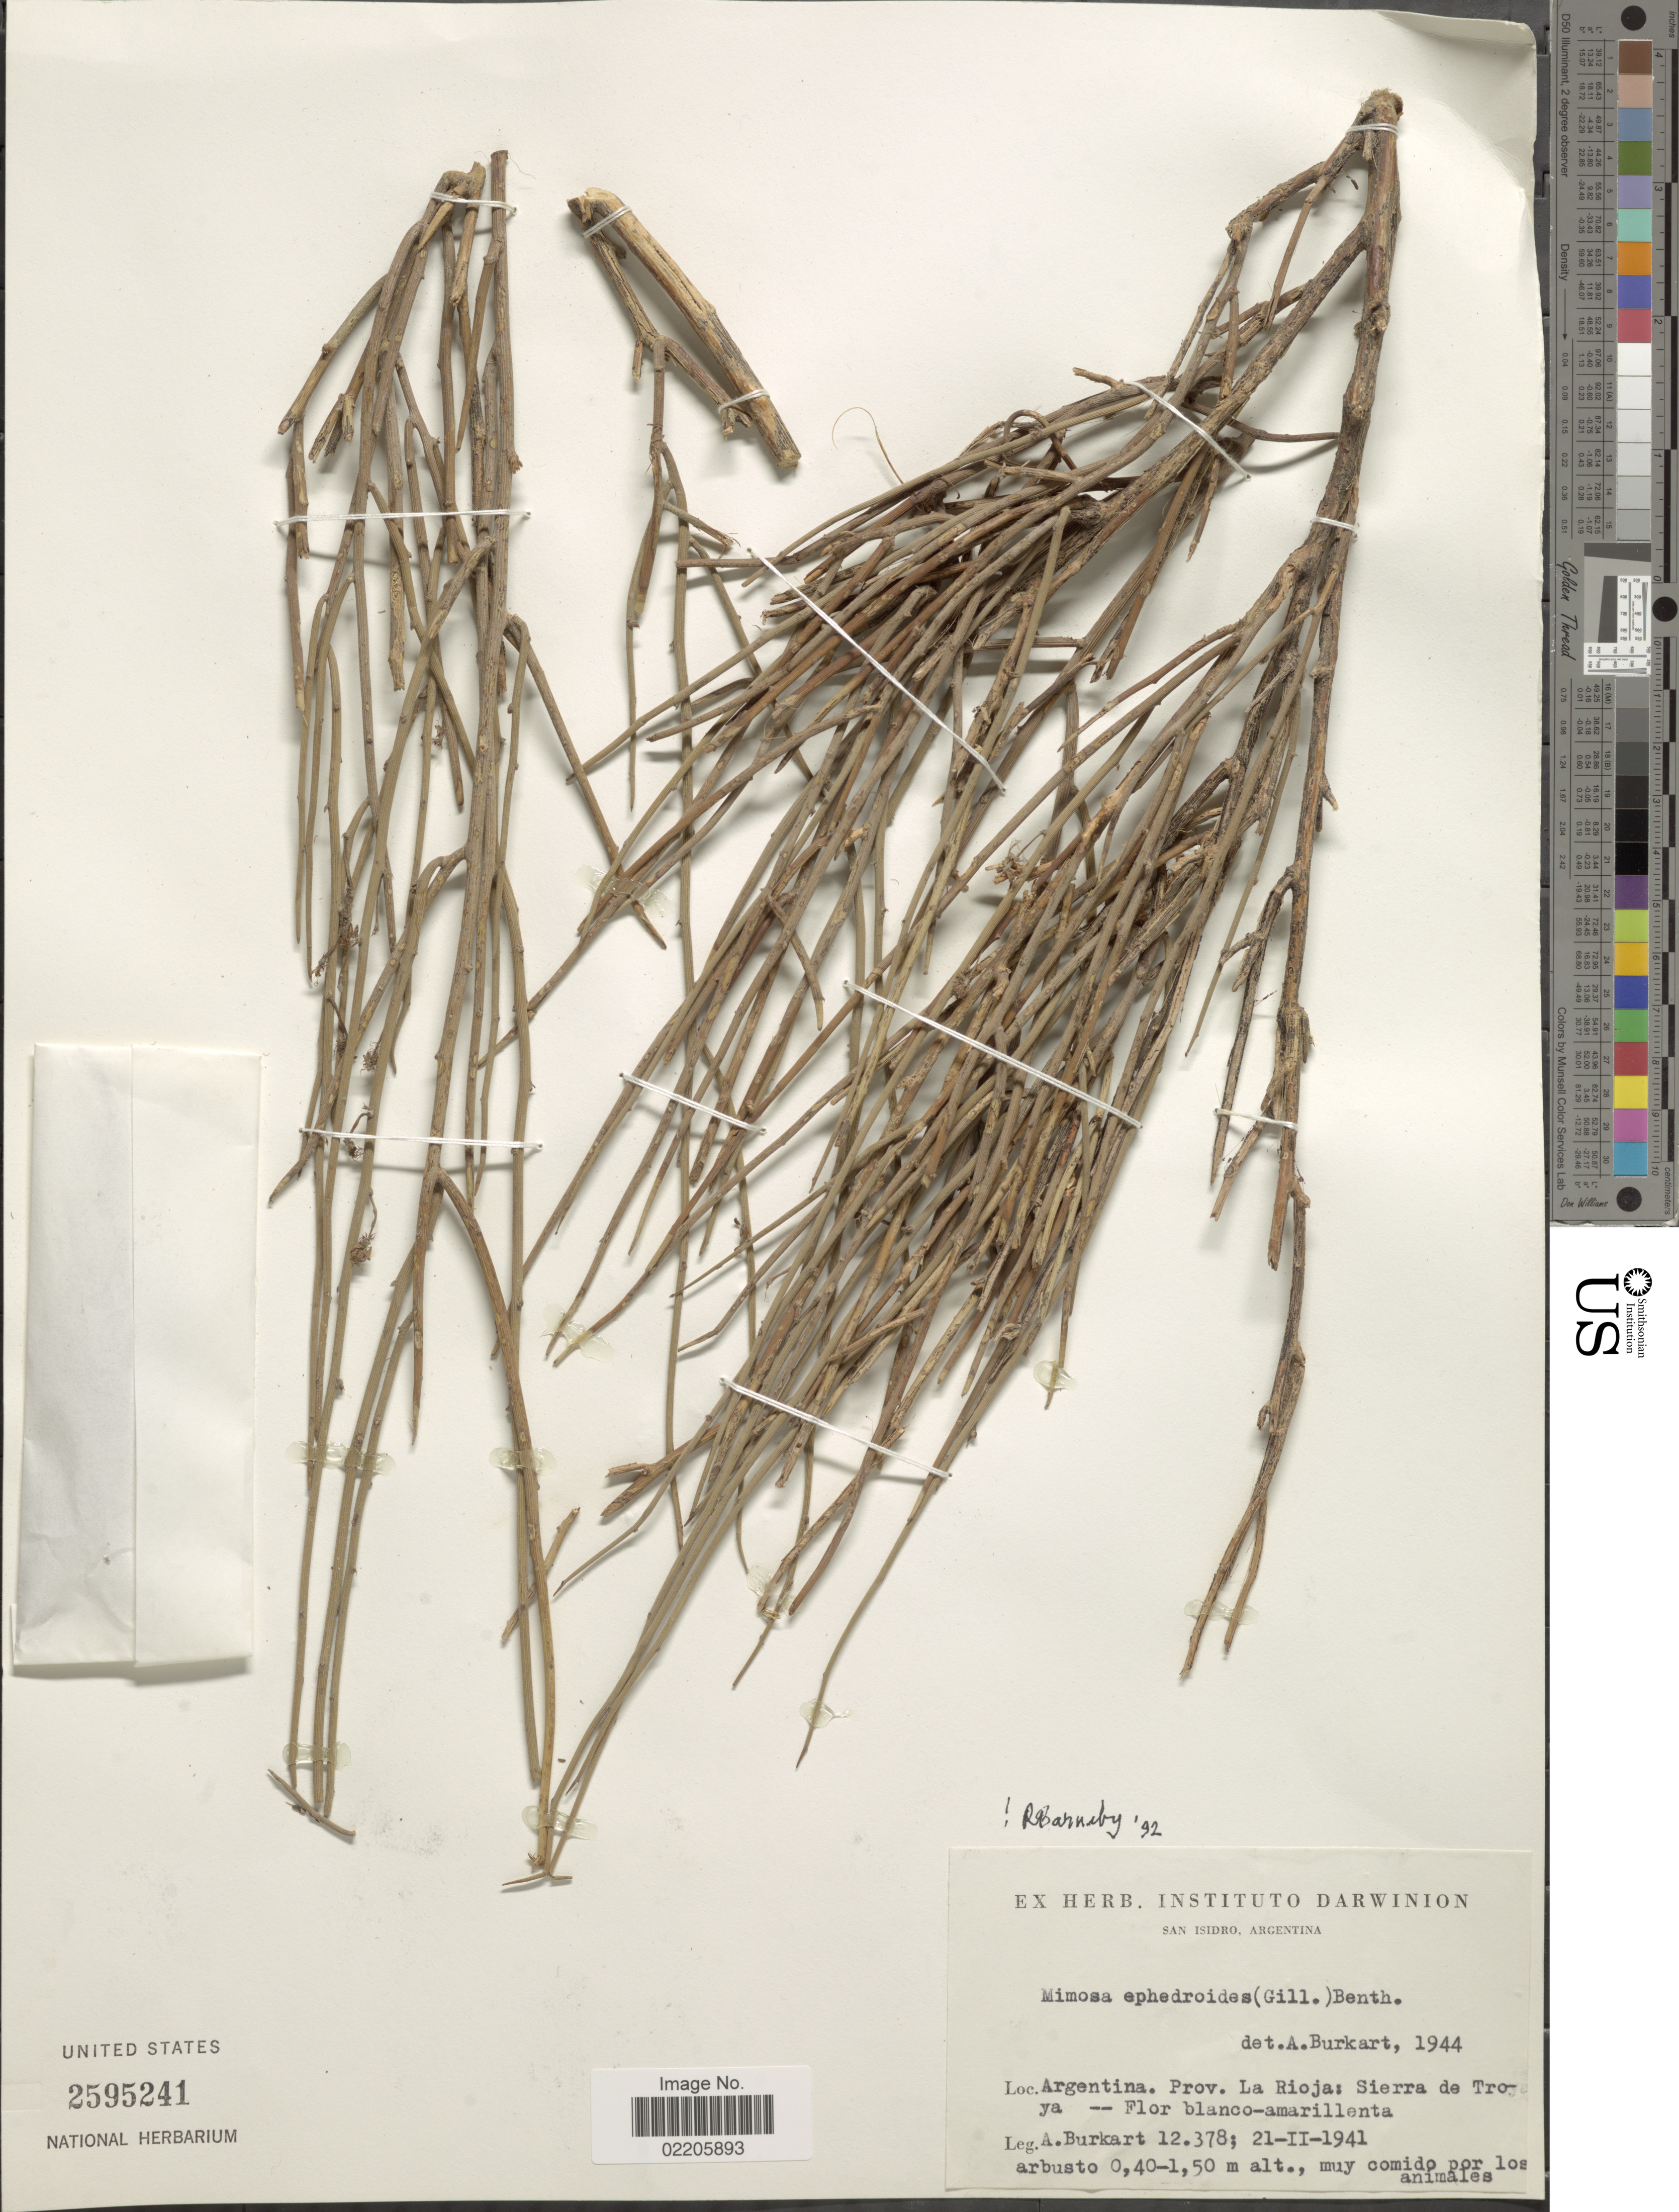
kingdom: Plantae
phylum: Tracheophyta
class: Magnoliopsida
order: Fabales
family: Fabaceae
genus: Mimosa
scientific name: Mimosa ephedroides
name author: Benth.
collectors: A. E. Burkart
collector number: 12378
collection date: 1941-02-21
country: Argentina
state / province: La Rioja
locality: Sierra de Troya.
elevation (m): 0.4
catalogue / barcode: US 2595241